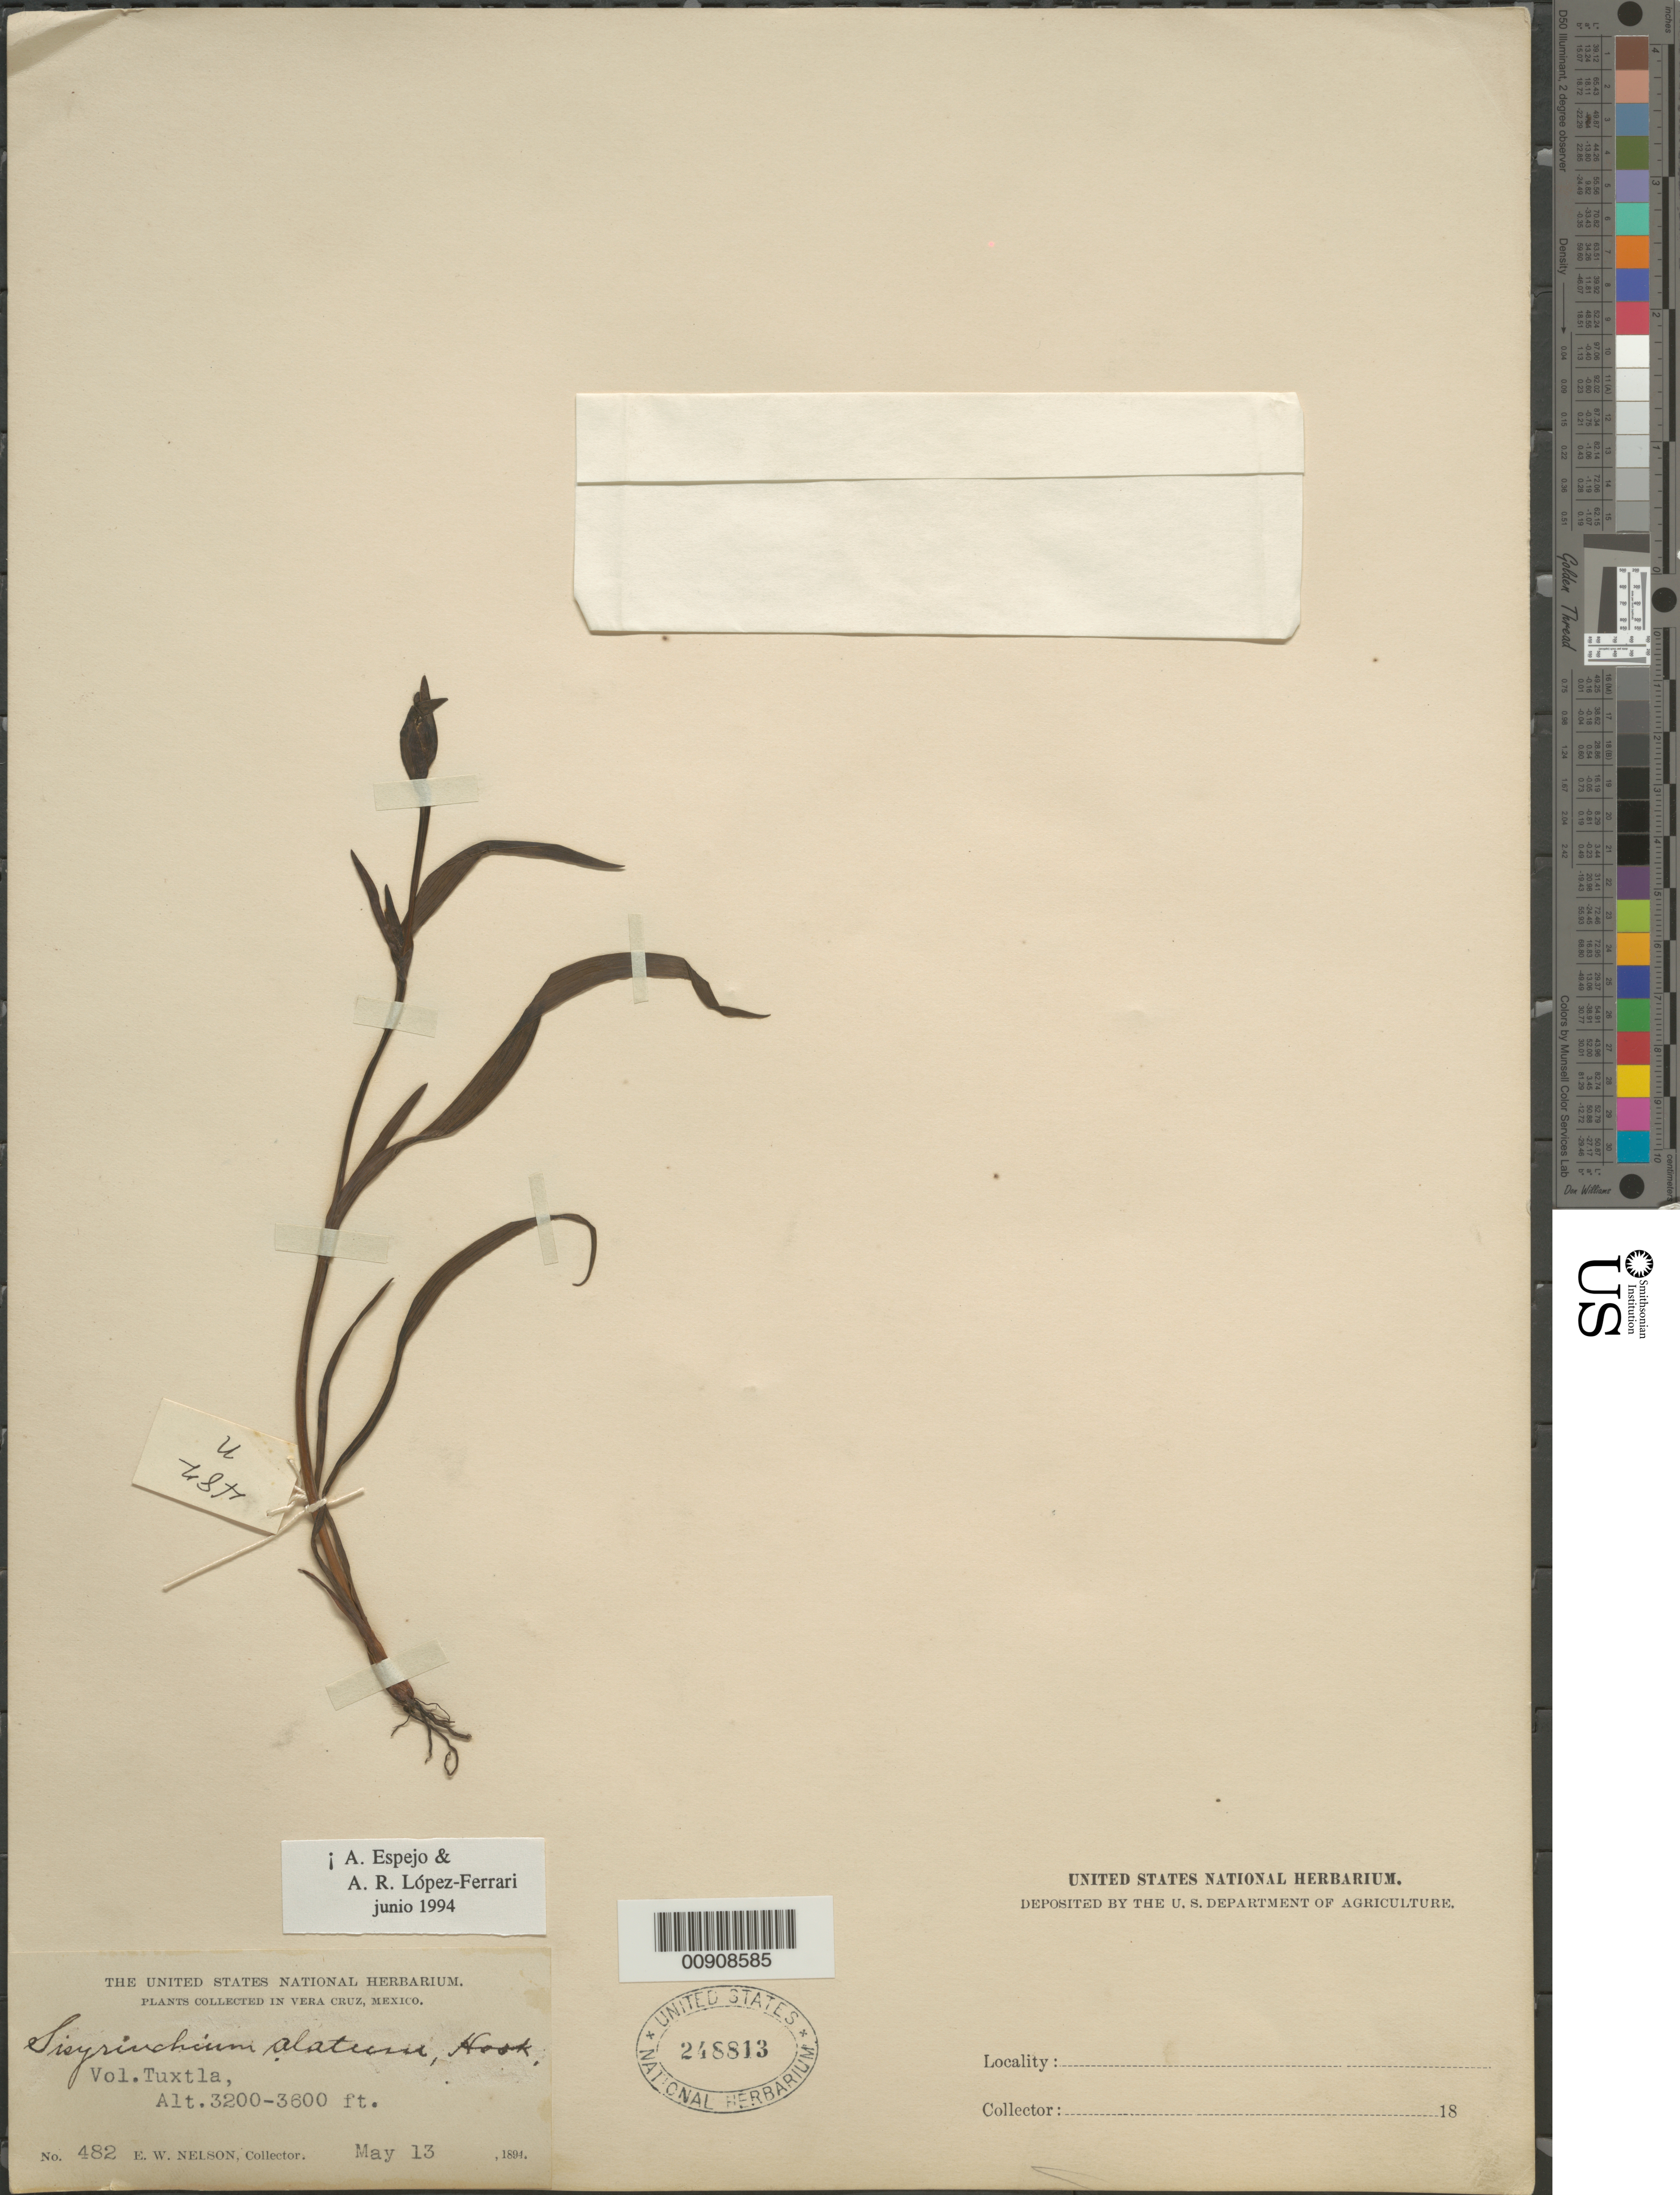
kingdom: Plantae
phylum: Tracheophyta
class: Liliopsida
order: Asparagales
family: Iridaceae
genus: Sisyrinchium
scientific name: Sisyrinchium alatum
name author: Hook.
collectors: E. W. Nelson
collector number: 482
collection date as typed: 13 May 1894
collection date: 1894-05-13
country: Mexico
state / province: Veracruz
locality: Veracruz: Vol. Tuxtla.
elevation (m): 975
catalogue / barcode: US 248813